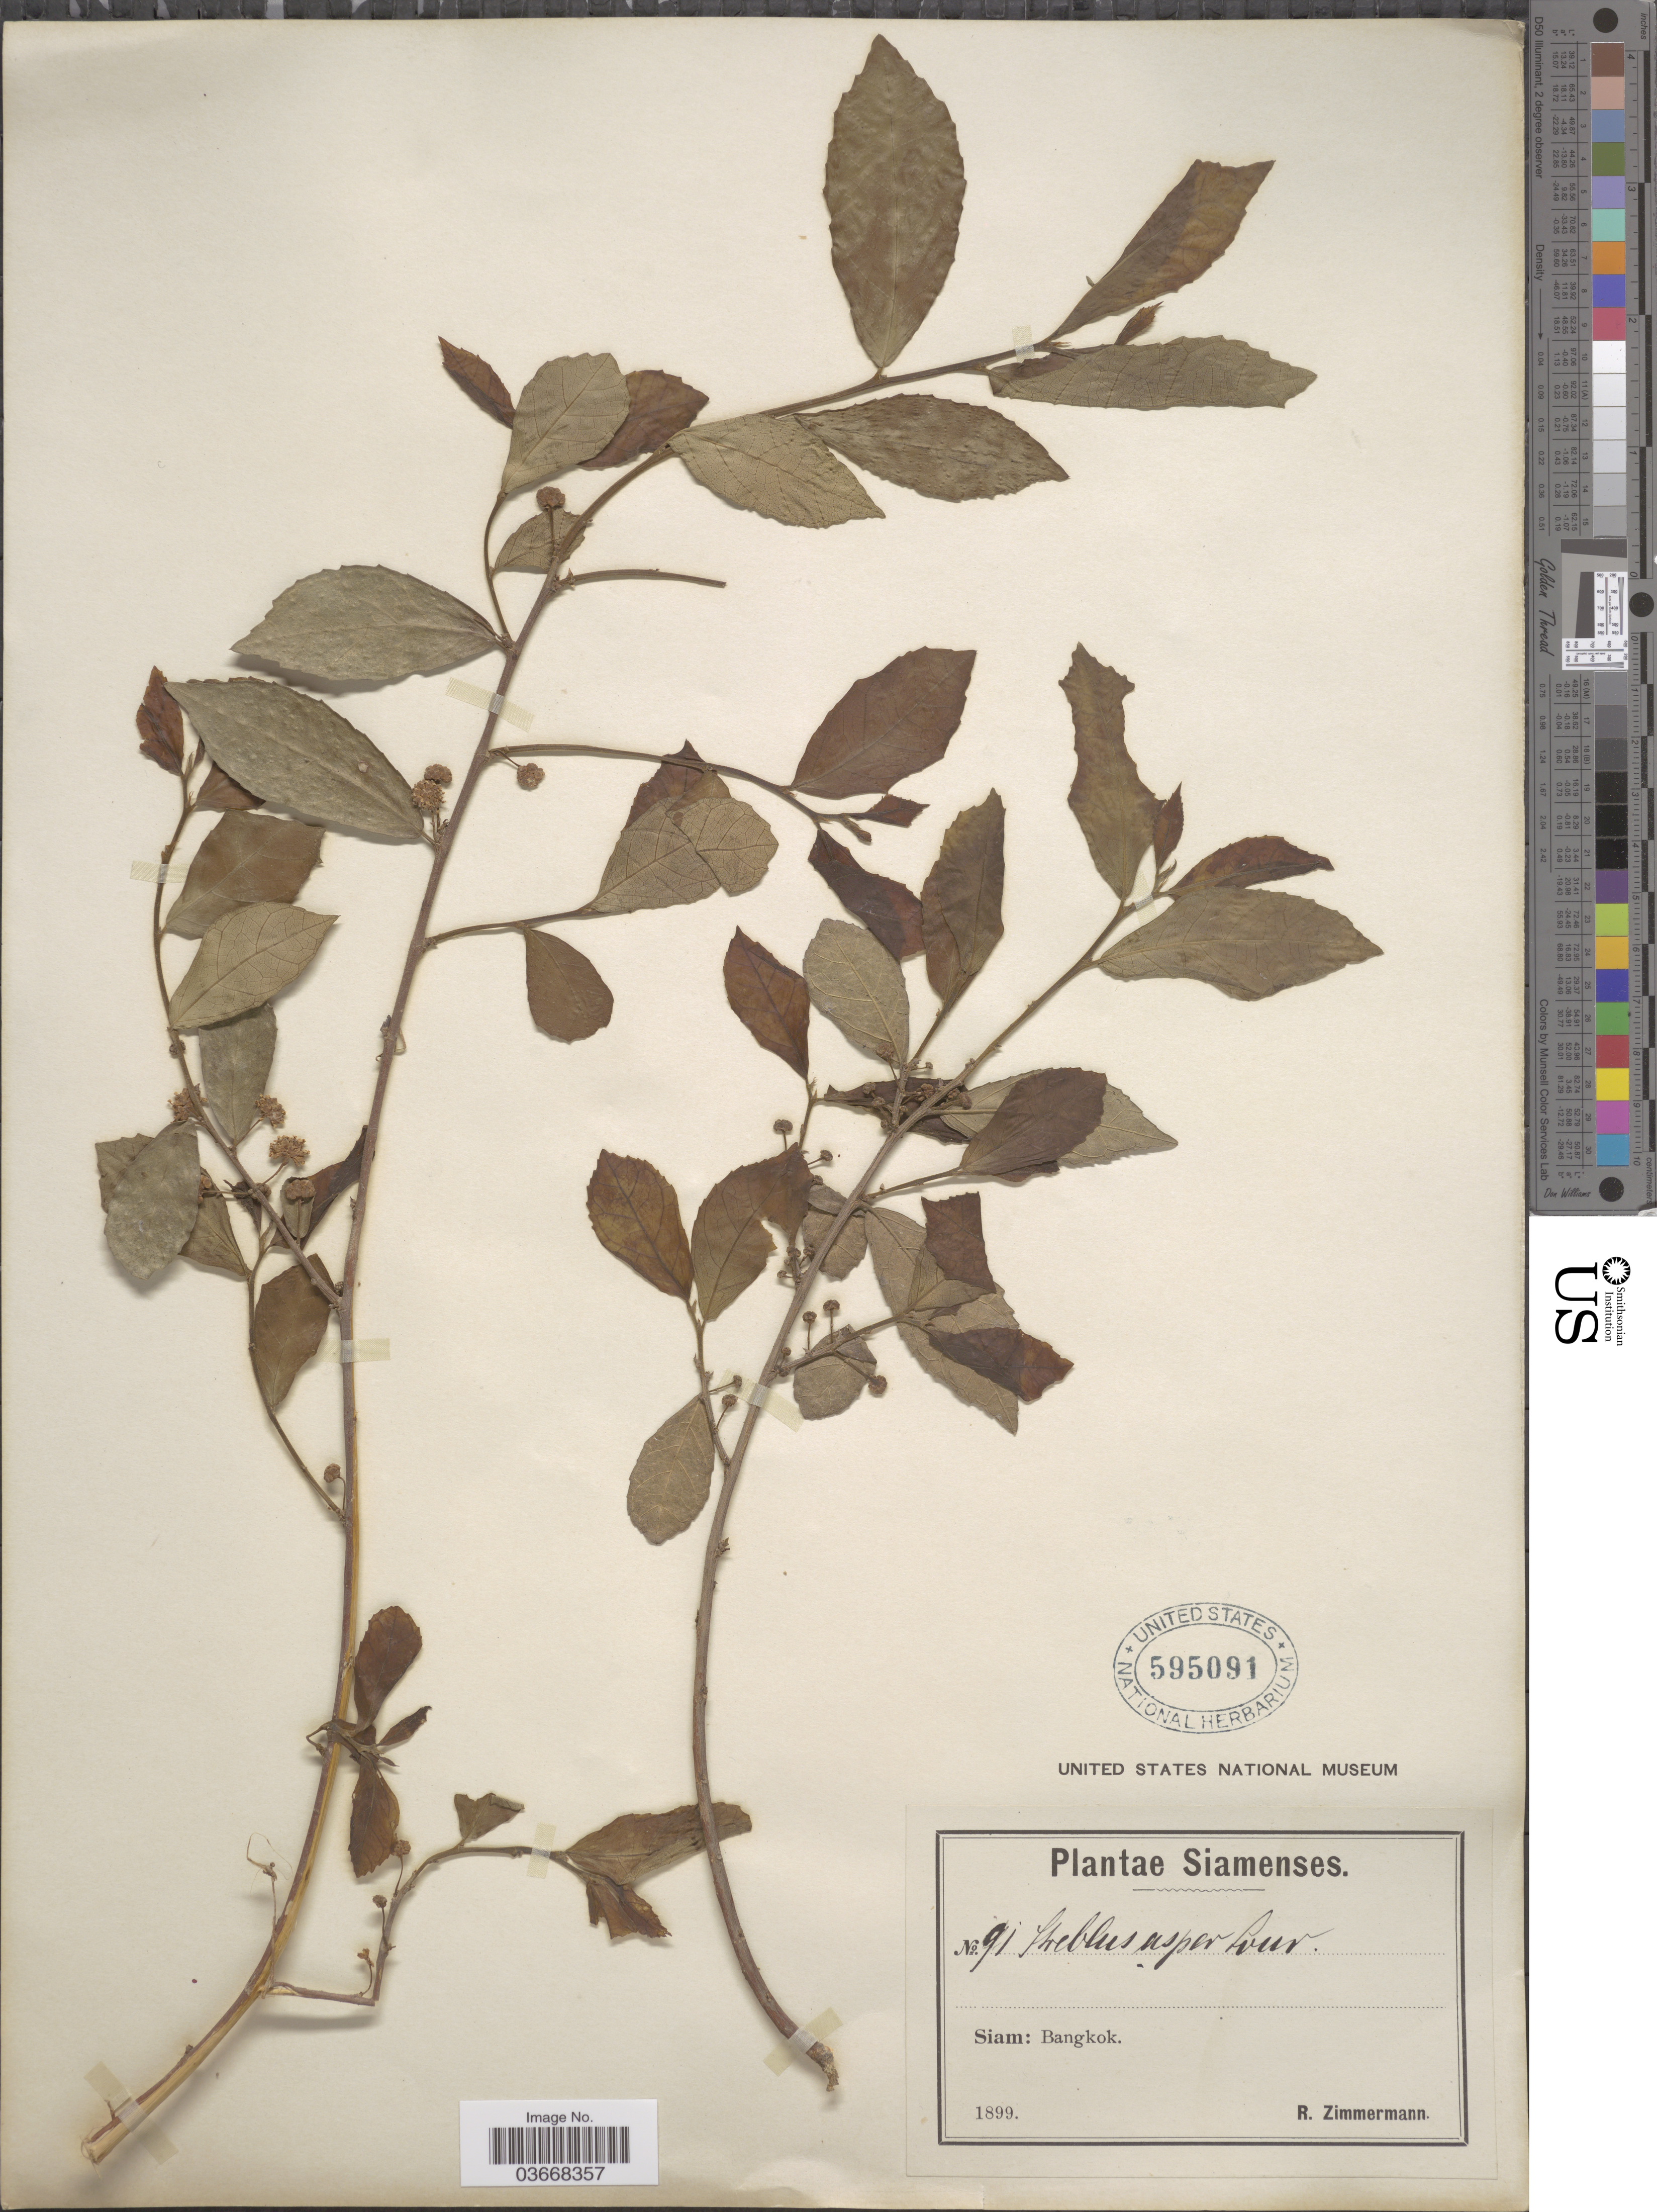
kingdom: Plantae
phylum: Tracheophyta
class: Magnoliopsida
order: Rosales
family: Moraceae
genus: Streblus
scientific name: Streblus asper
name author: Lour.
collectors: R. Zimmermann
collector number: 91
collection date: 1899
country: Thailand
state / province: Bangkok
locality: Siam.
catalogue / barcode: US 595091